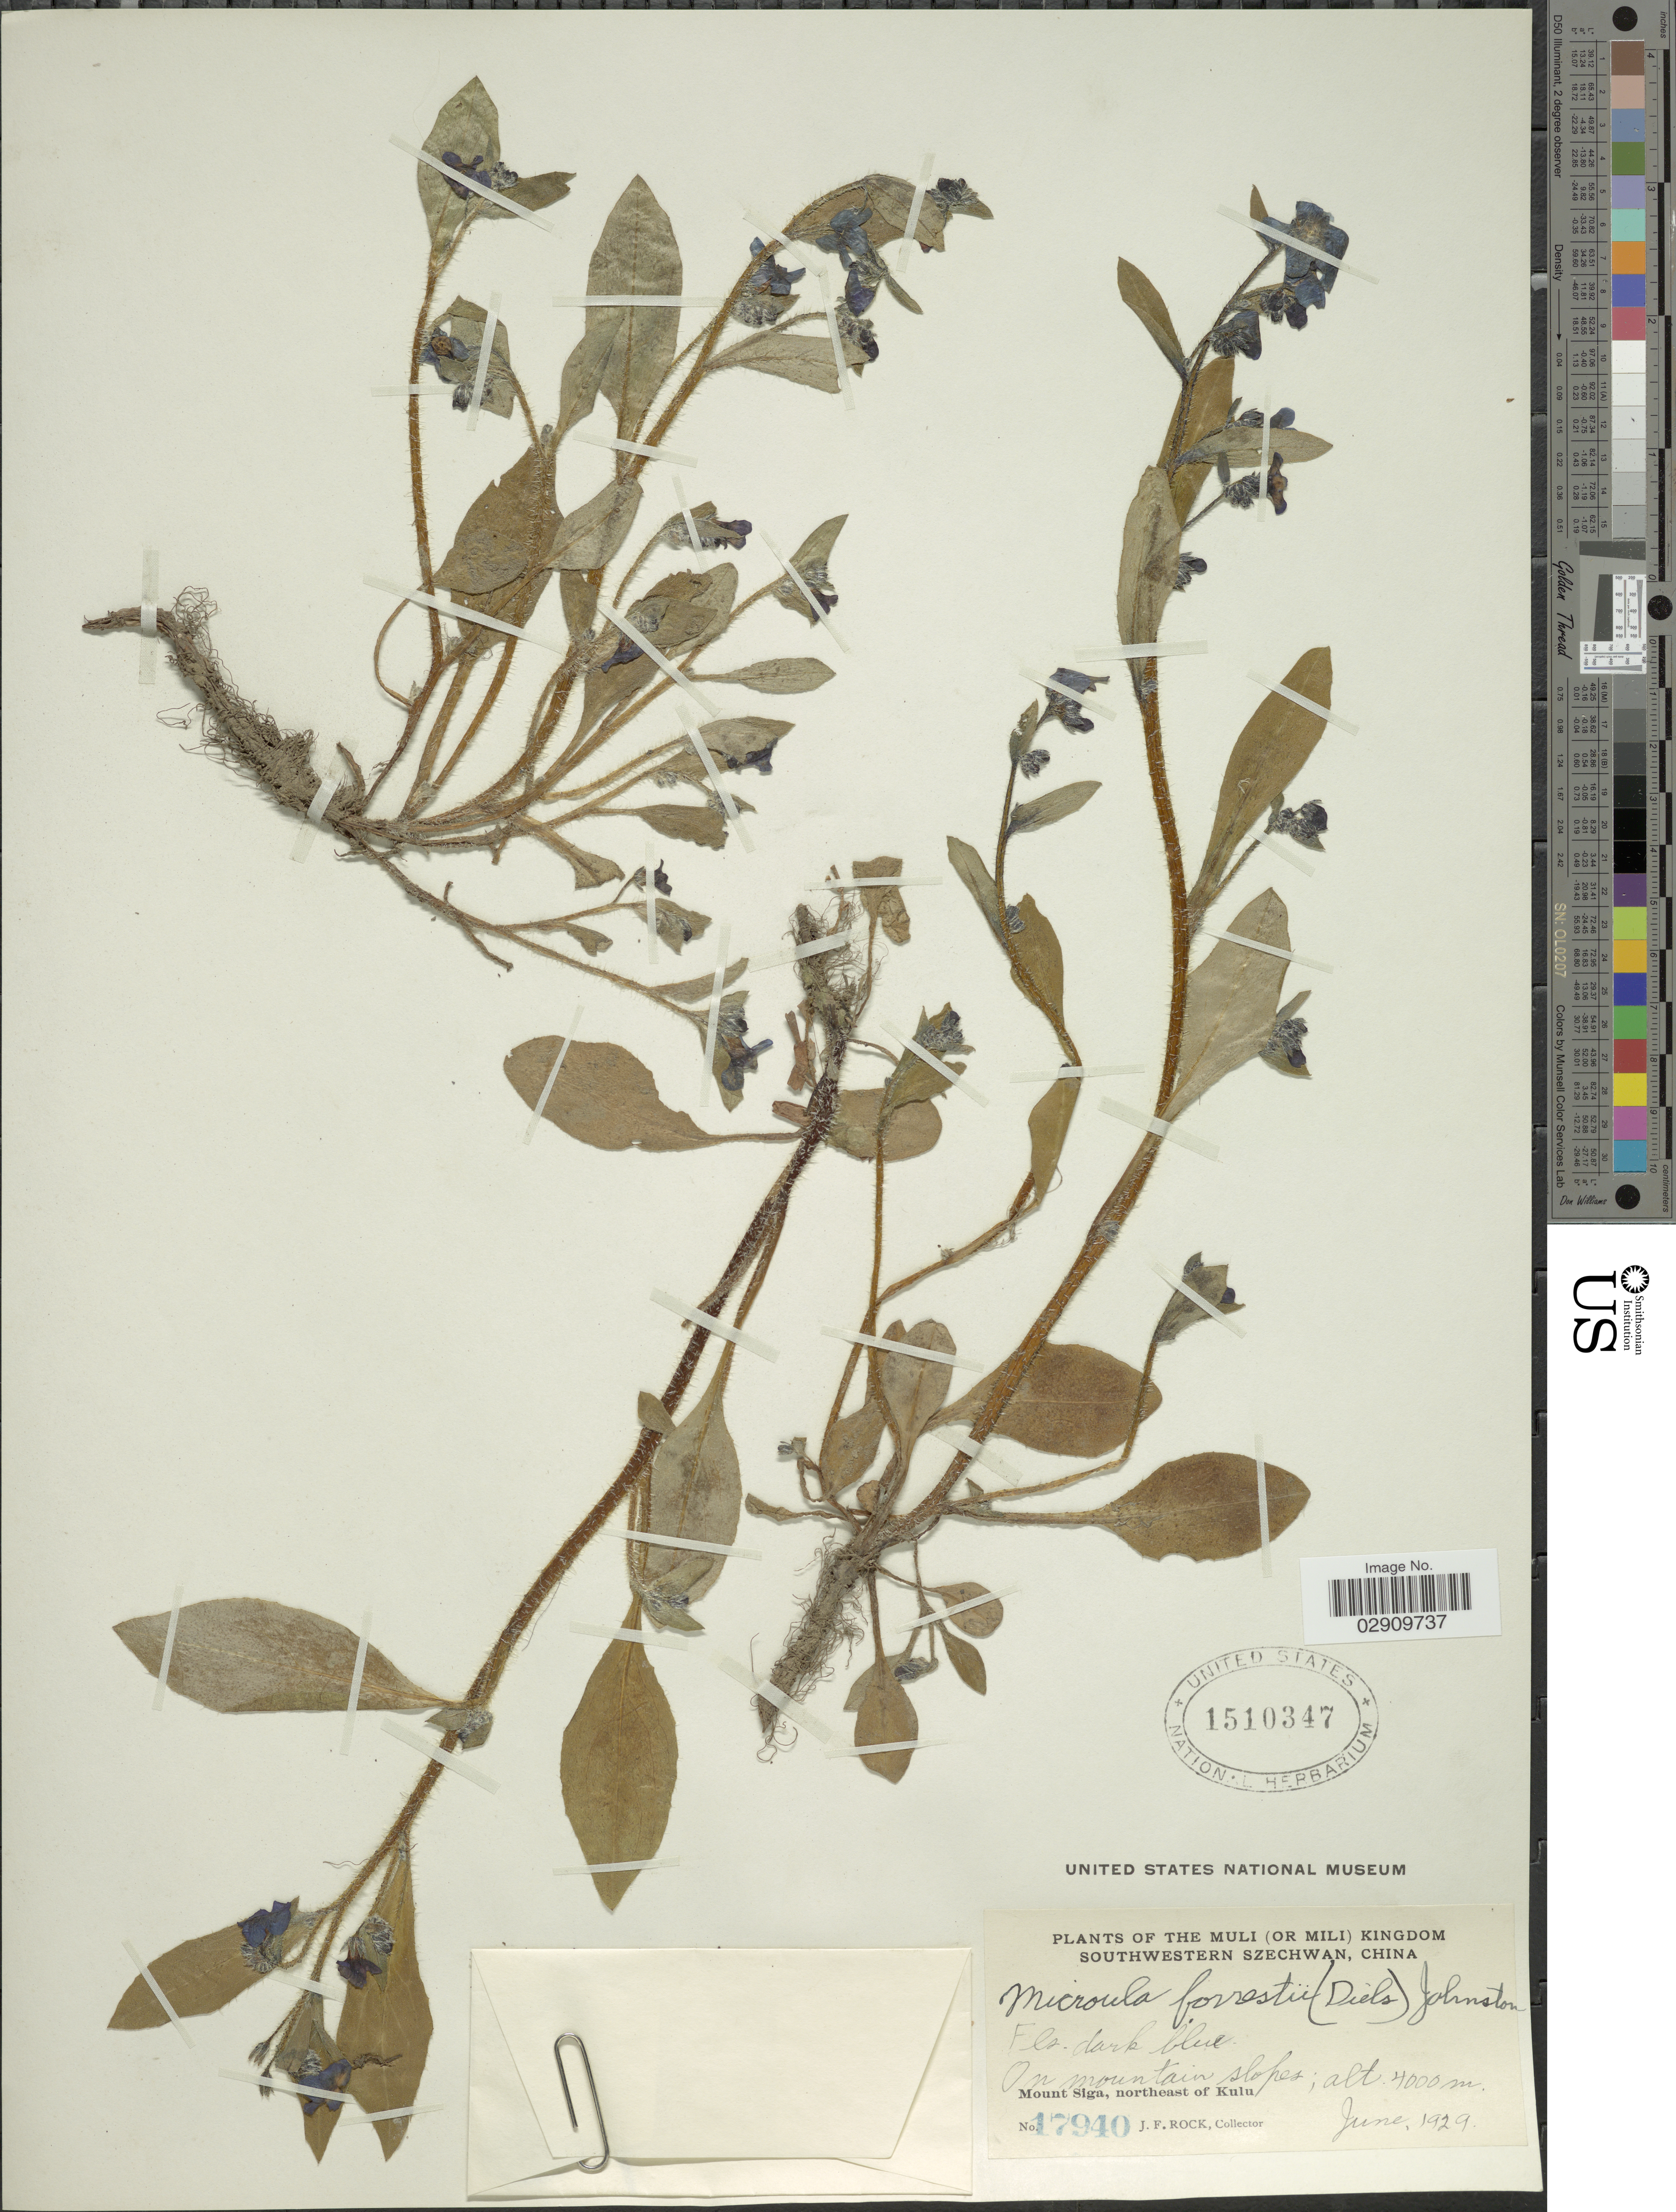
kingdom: Plantae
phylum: Tracheophyta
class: Magnoliopsida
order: Boraginales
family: Boraginaceae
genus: Microula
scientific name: Microula forrestii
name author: (Diels) I.M. Johnst.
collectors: J. Rock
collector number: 17940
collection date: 1929-06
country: China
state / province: Sichuan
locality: The Muli (or Mili) Kingdom, Southwestern Szechuan, on mountain slopes, Mount Siga, northeast of Kulu.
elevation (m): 4000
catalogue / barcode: US 1510347